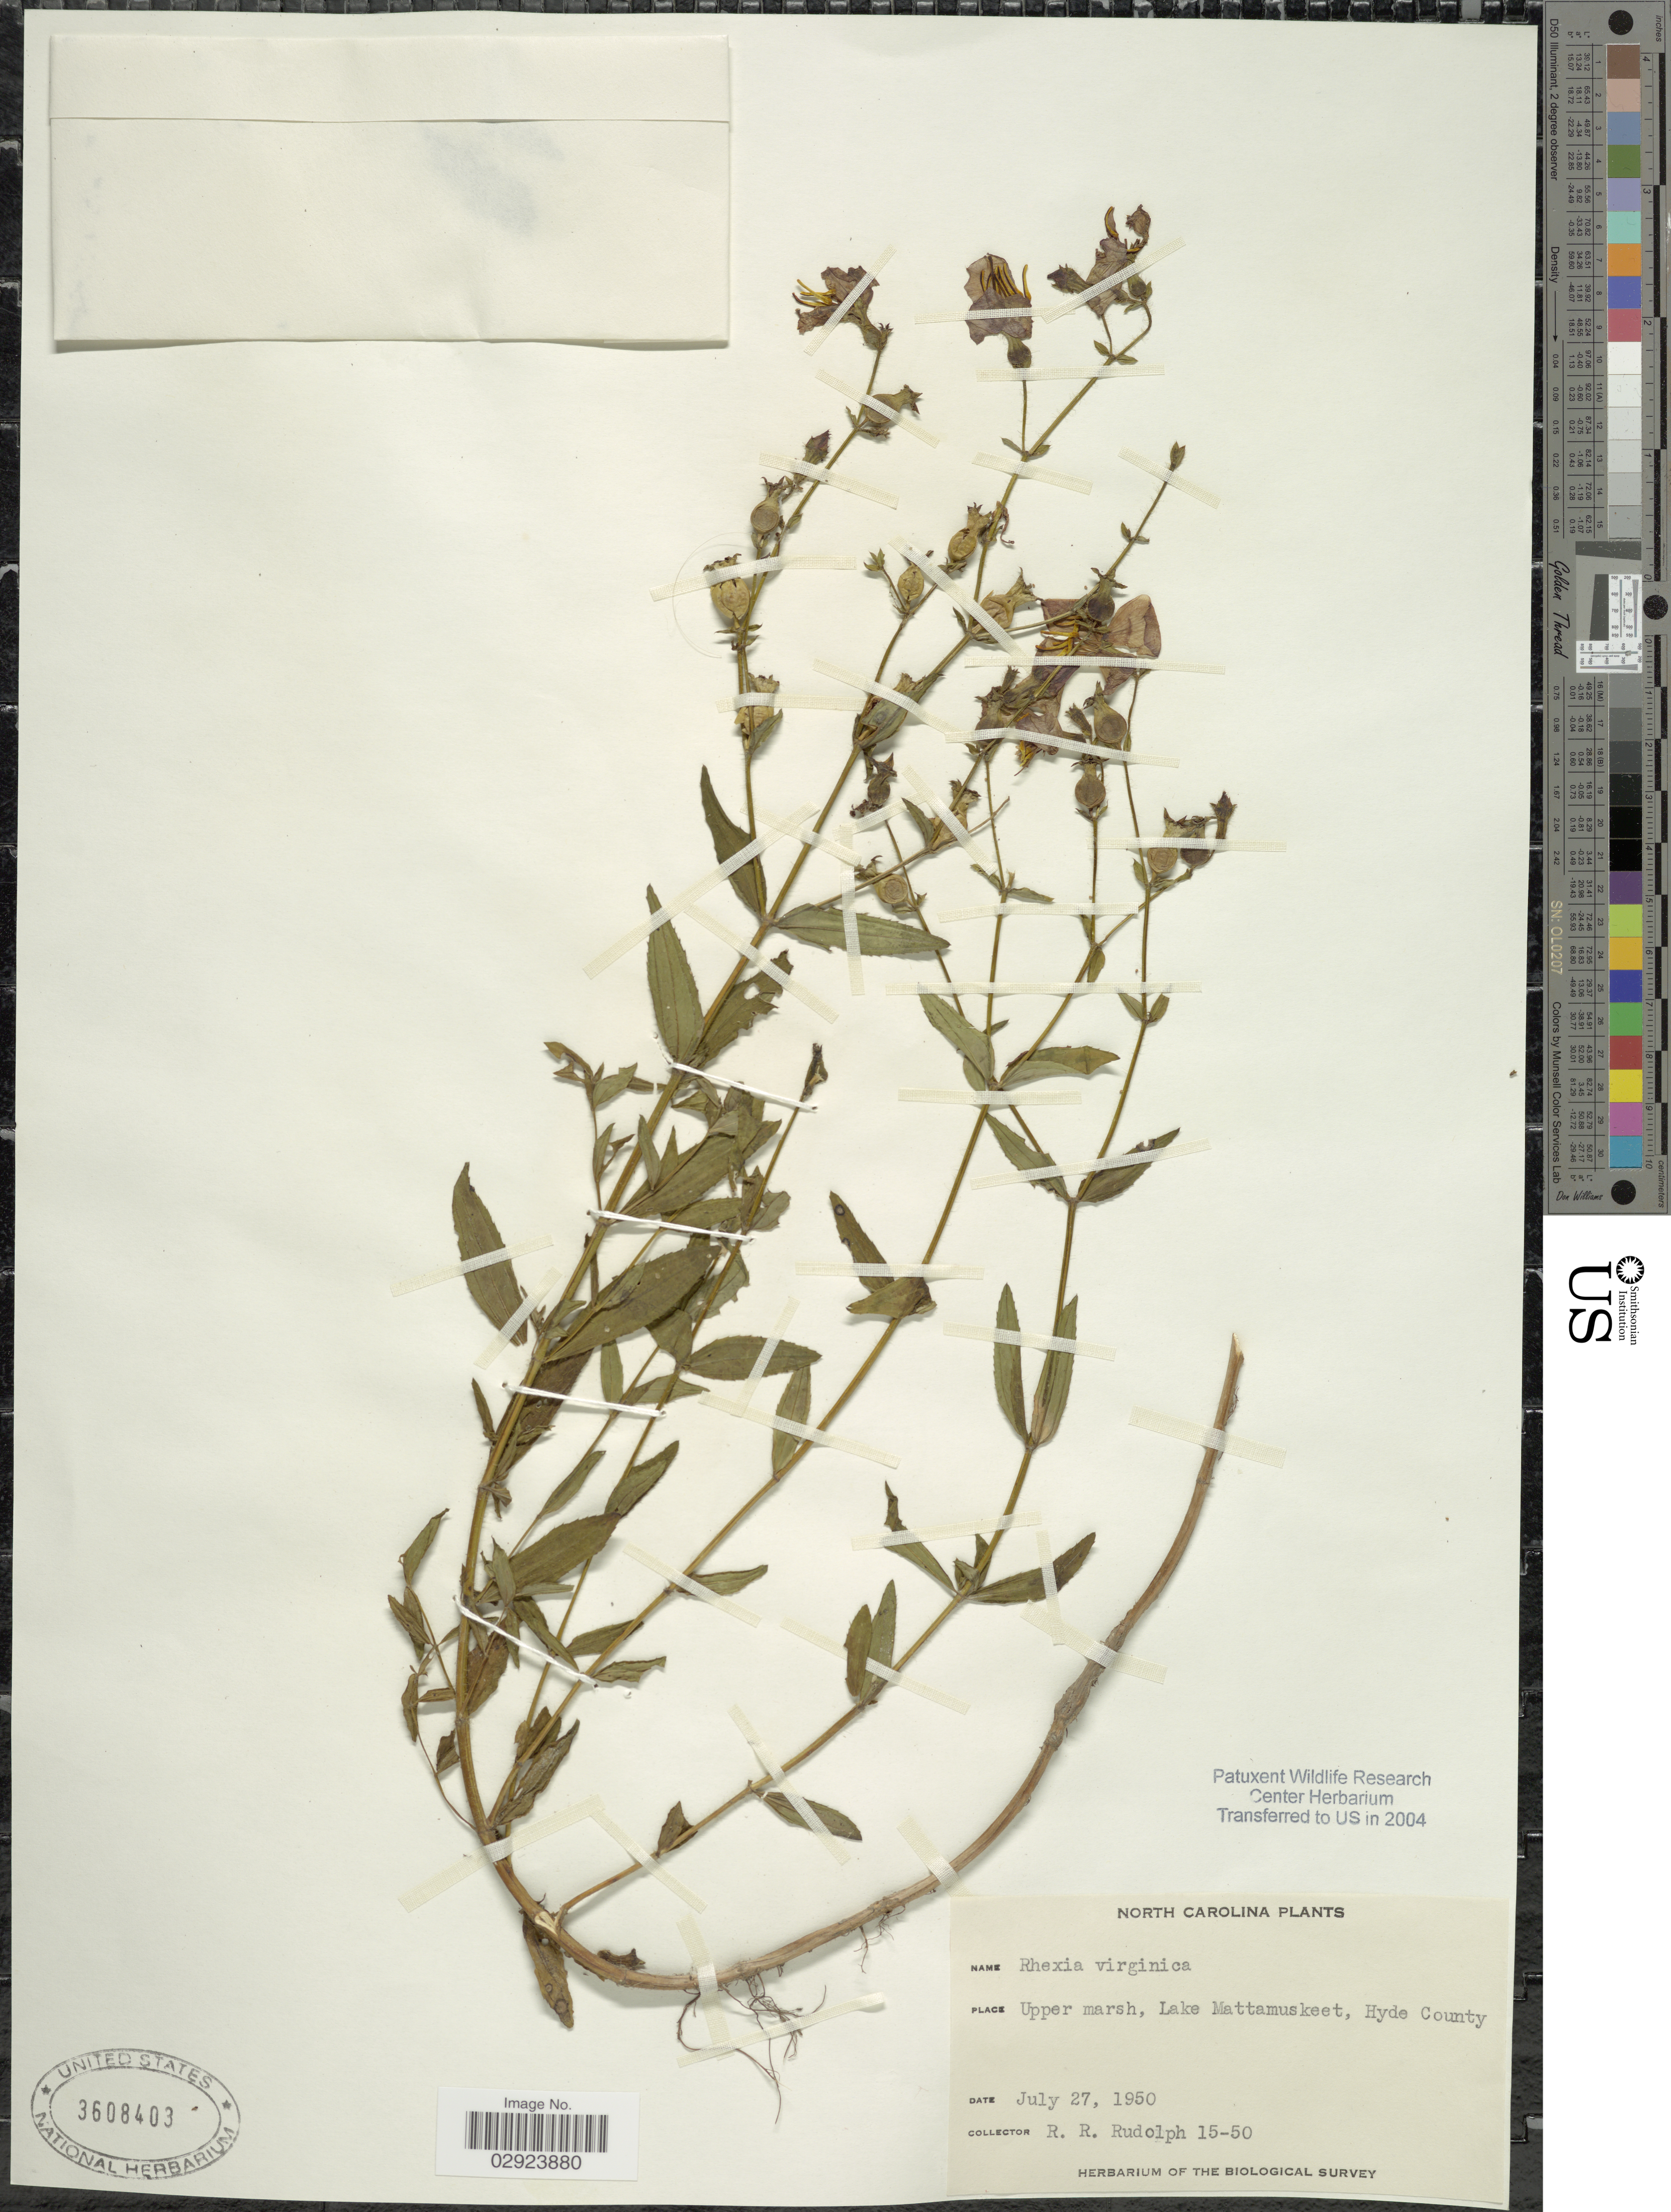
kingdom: Plantae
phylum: Tracheophyta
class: Magnoliopsida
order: Myrtales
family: Melastomataceae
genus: Rhexia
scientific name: Rhexia virginica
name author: L.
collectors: R. Rudolph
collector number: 15-50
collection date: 1950-07-27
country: United States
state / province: North Carolina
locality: Upper marsh, Lake Mattamuskeet, Hyde County.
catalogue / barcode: US 3608403